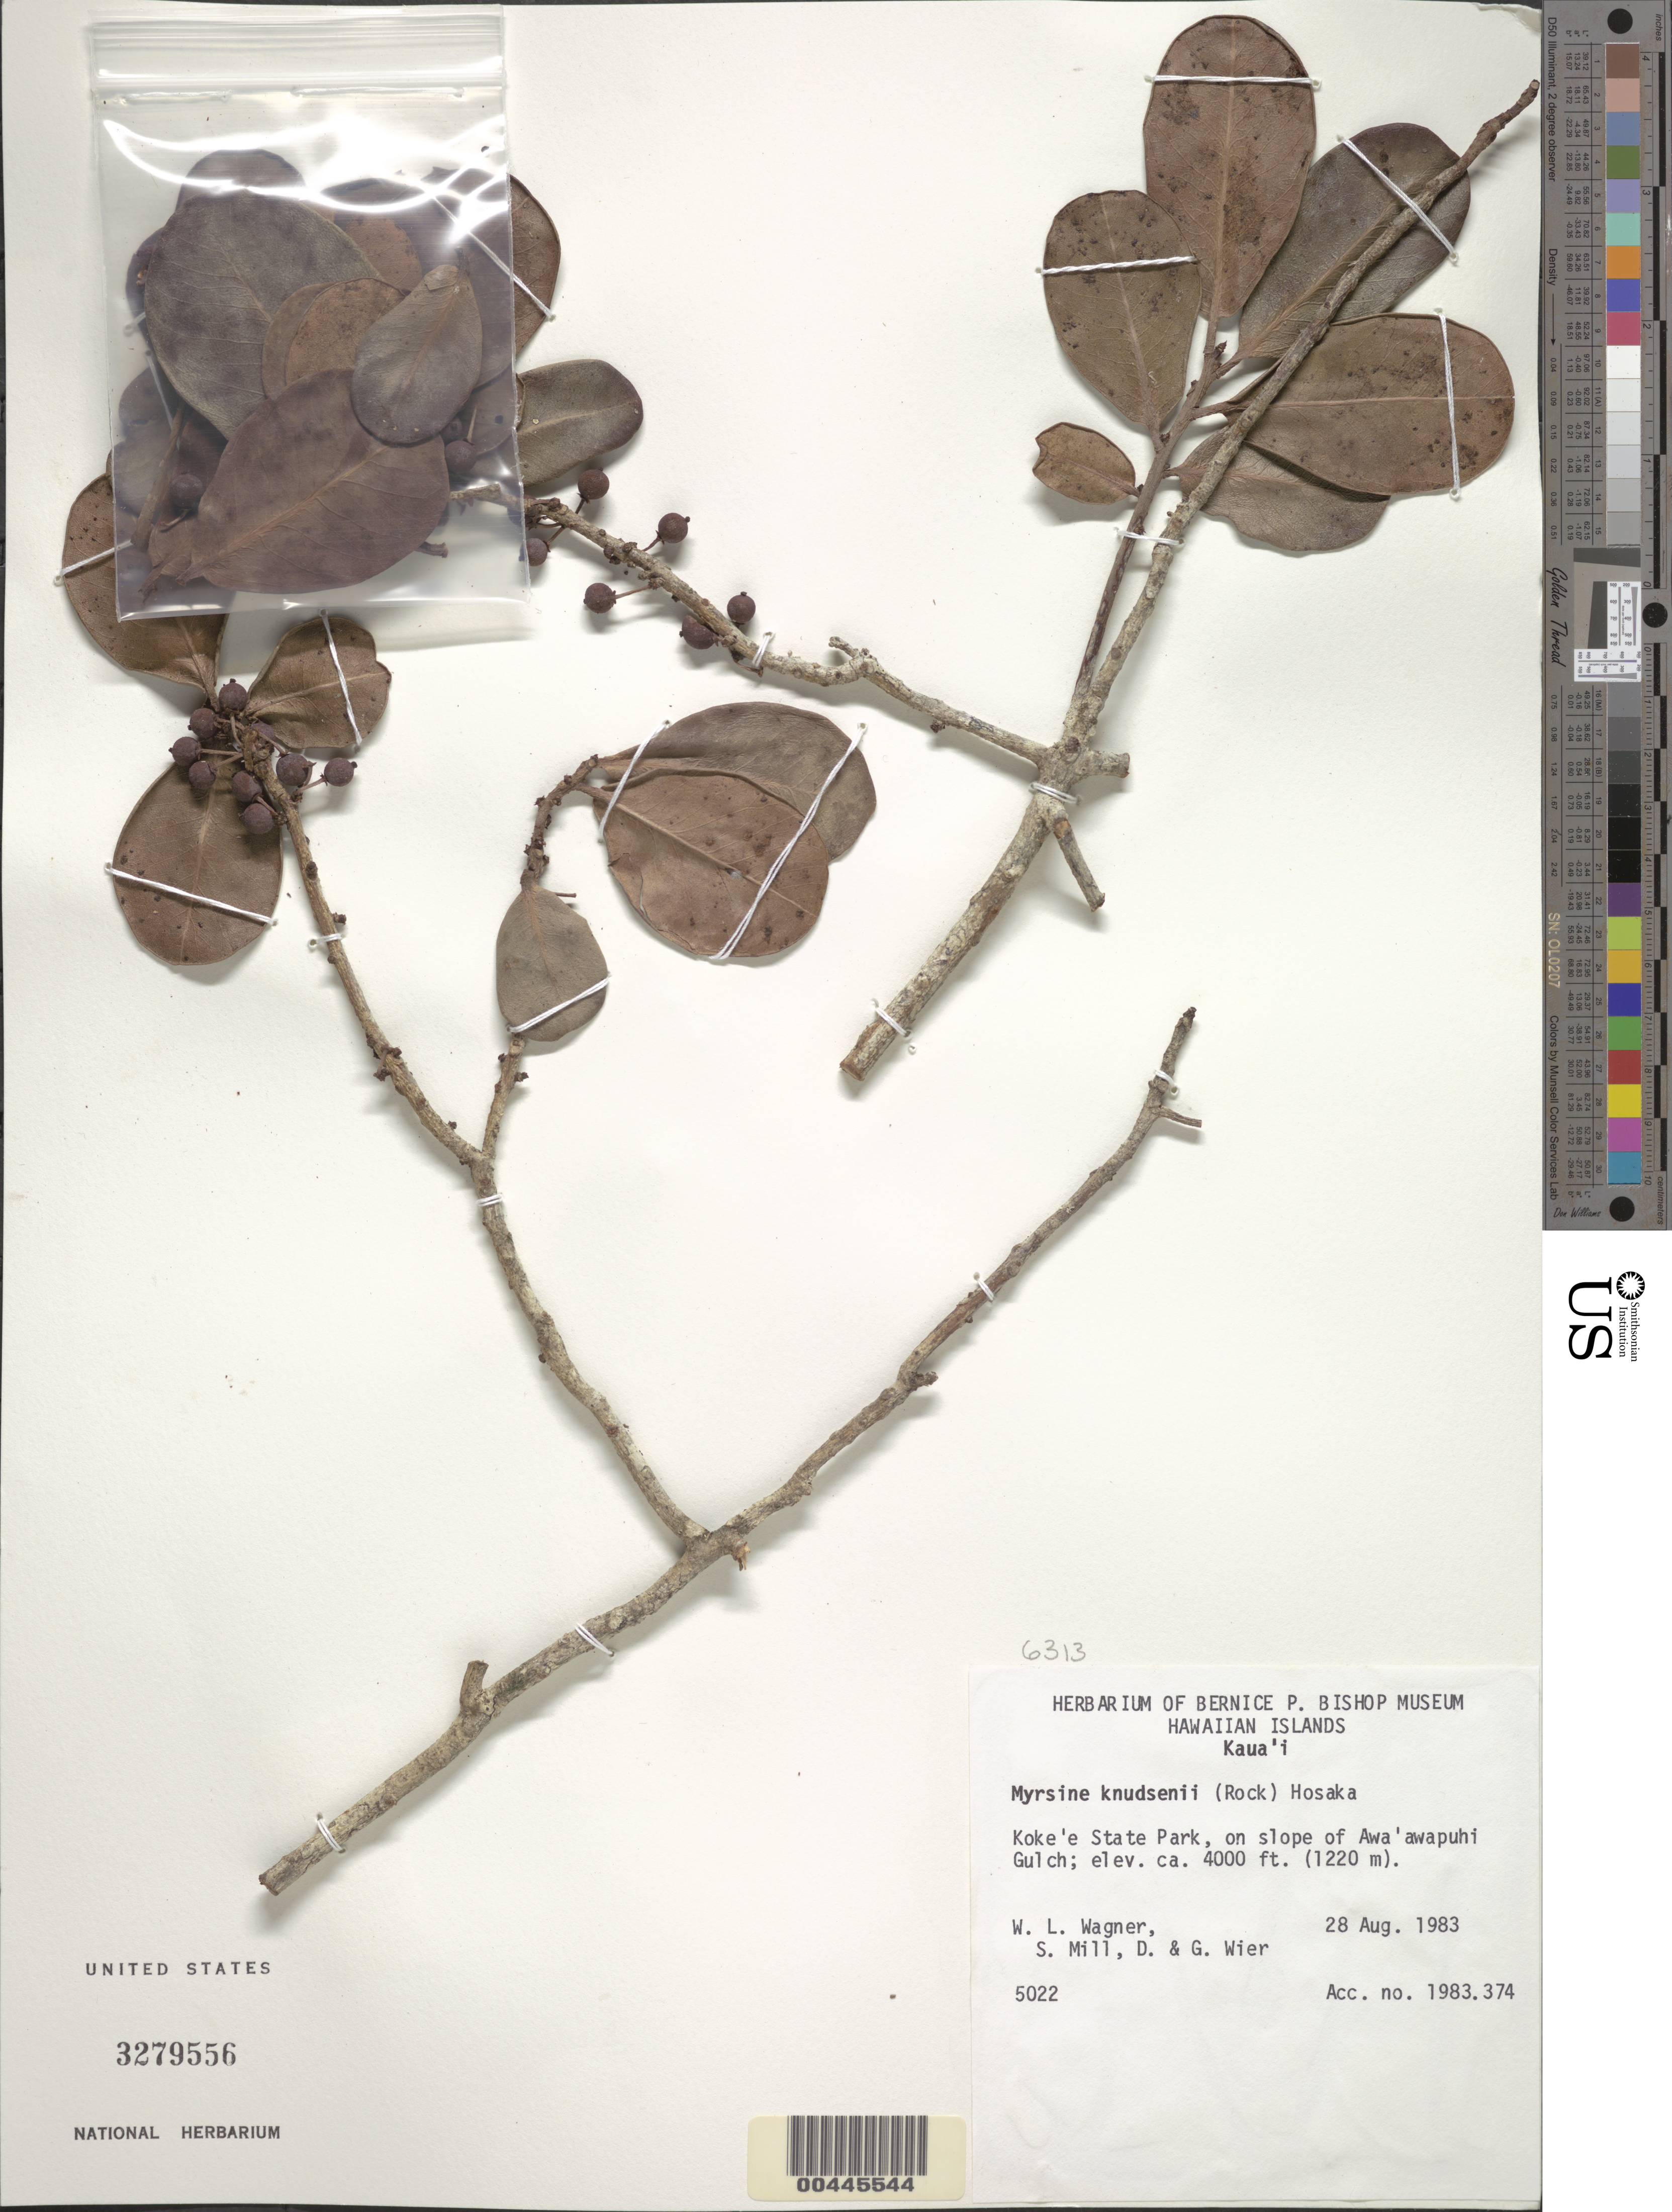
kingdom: Plantae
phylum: Tracheophyta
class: Magnoliopsida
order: Ericales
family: Primulaceae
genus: Myrsine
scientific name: Myrsine knudsenii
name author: (Rock) Hosaka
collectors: W. L. Wagner, S. W. Miller, D. Wier & G. Wier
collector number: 5022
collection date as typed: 28 Aug 1983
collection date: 1983-08-28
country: United States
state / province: Hawaii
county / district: Kauai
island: Kaua'i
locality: Kokee State Park, on slope of Awa'awapuhi Gulch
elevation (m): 1220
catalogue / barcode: US 3279556